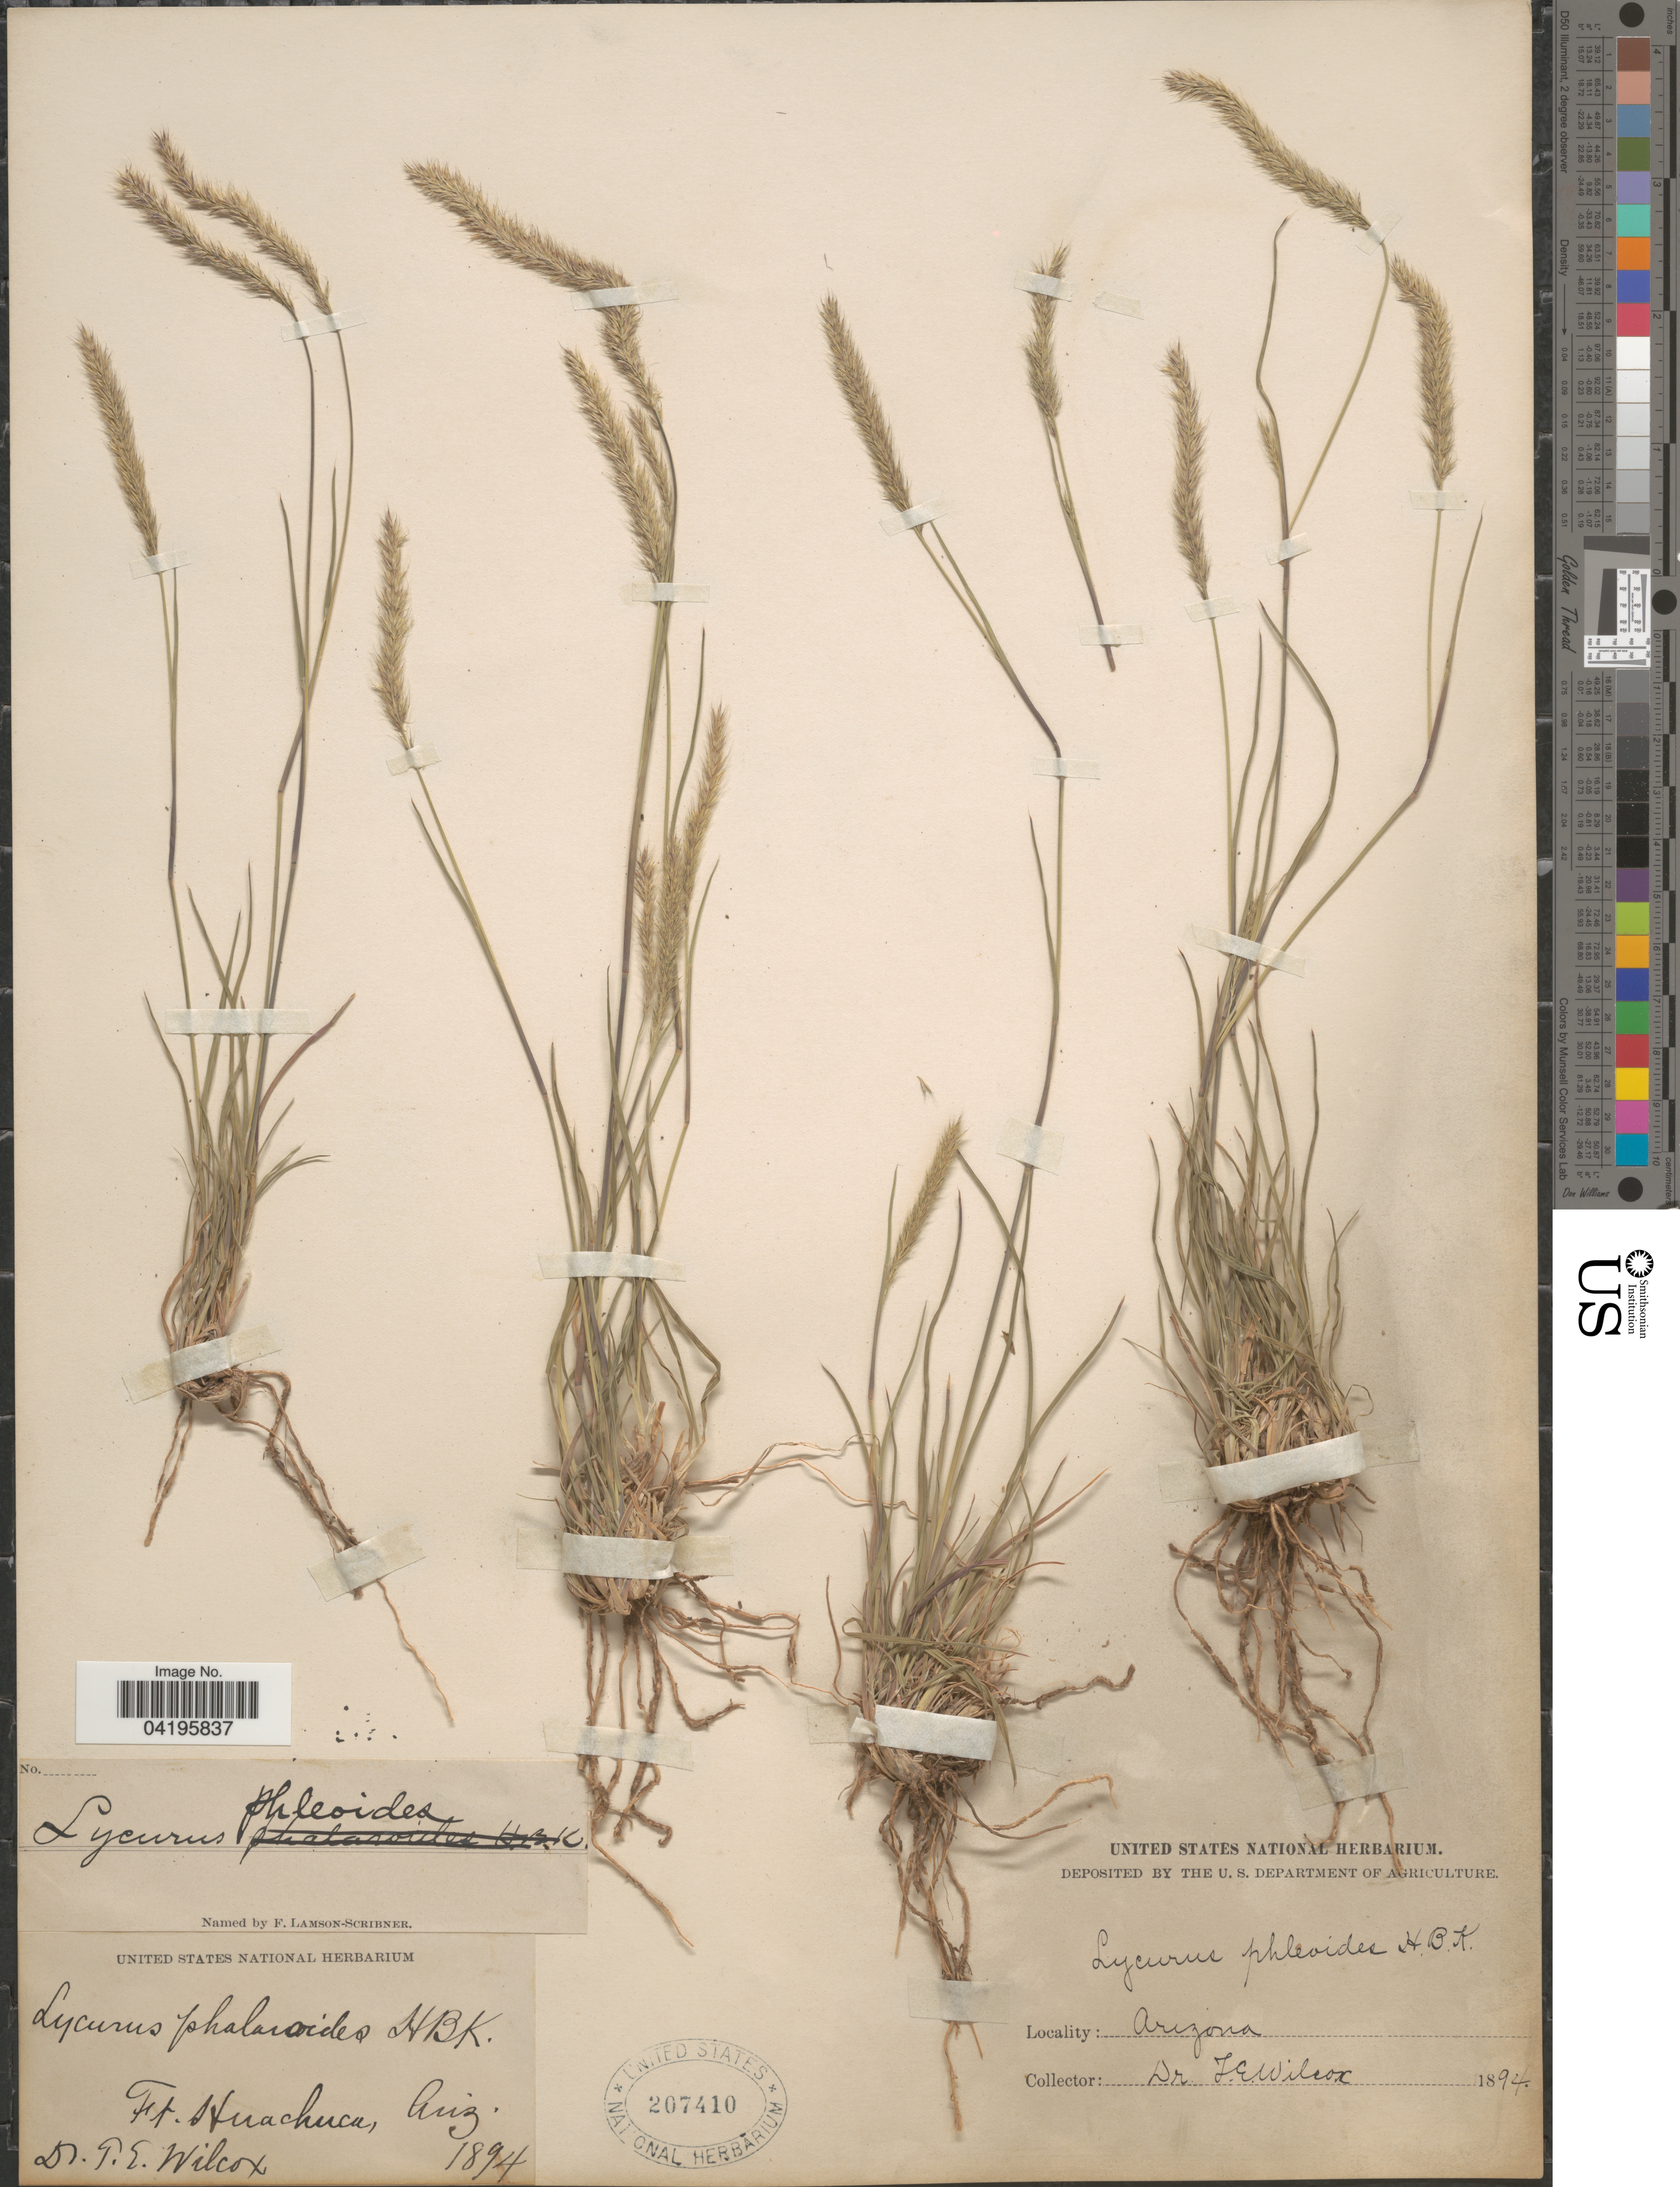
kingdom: Plantae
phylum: Tracheophyta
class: Liliopsida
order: Poales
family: Poaceae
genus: Muhlenbergia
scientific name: Muhlenbergia phleoides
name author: (Kunth) Columbus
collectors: T. E. Wilcox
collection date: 1894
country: United States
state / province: Arizona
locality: Ft. Huachuca.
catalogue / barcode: US 207410